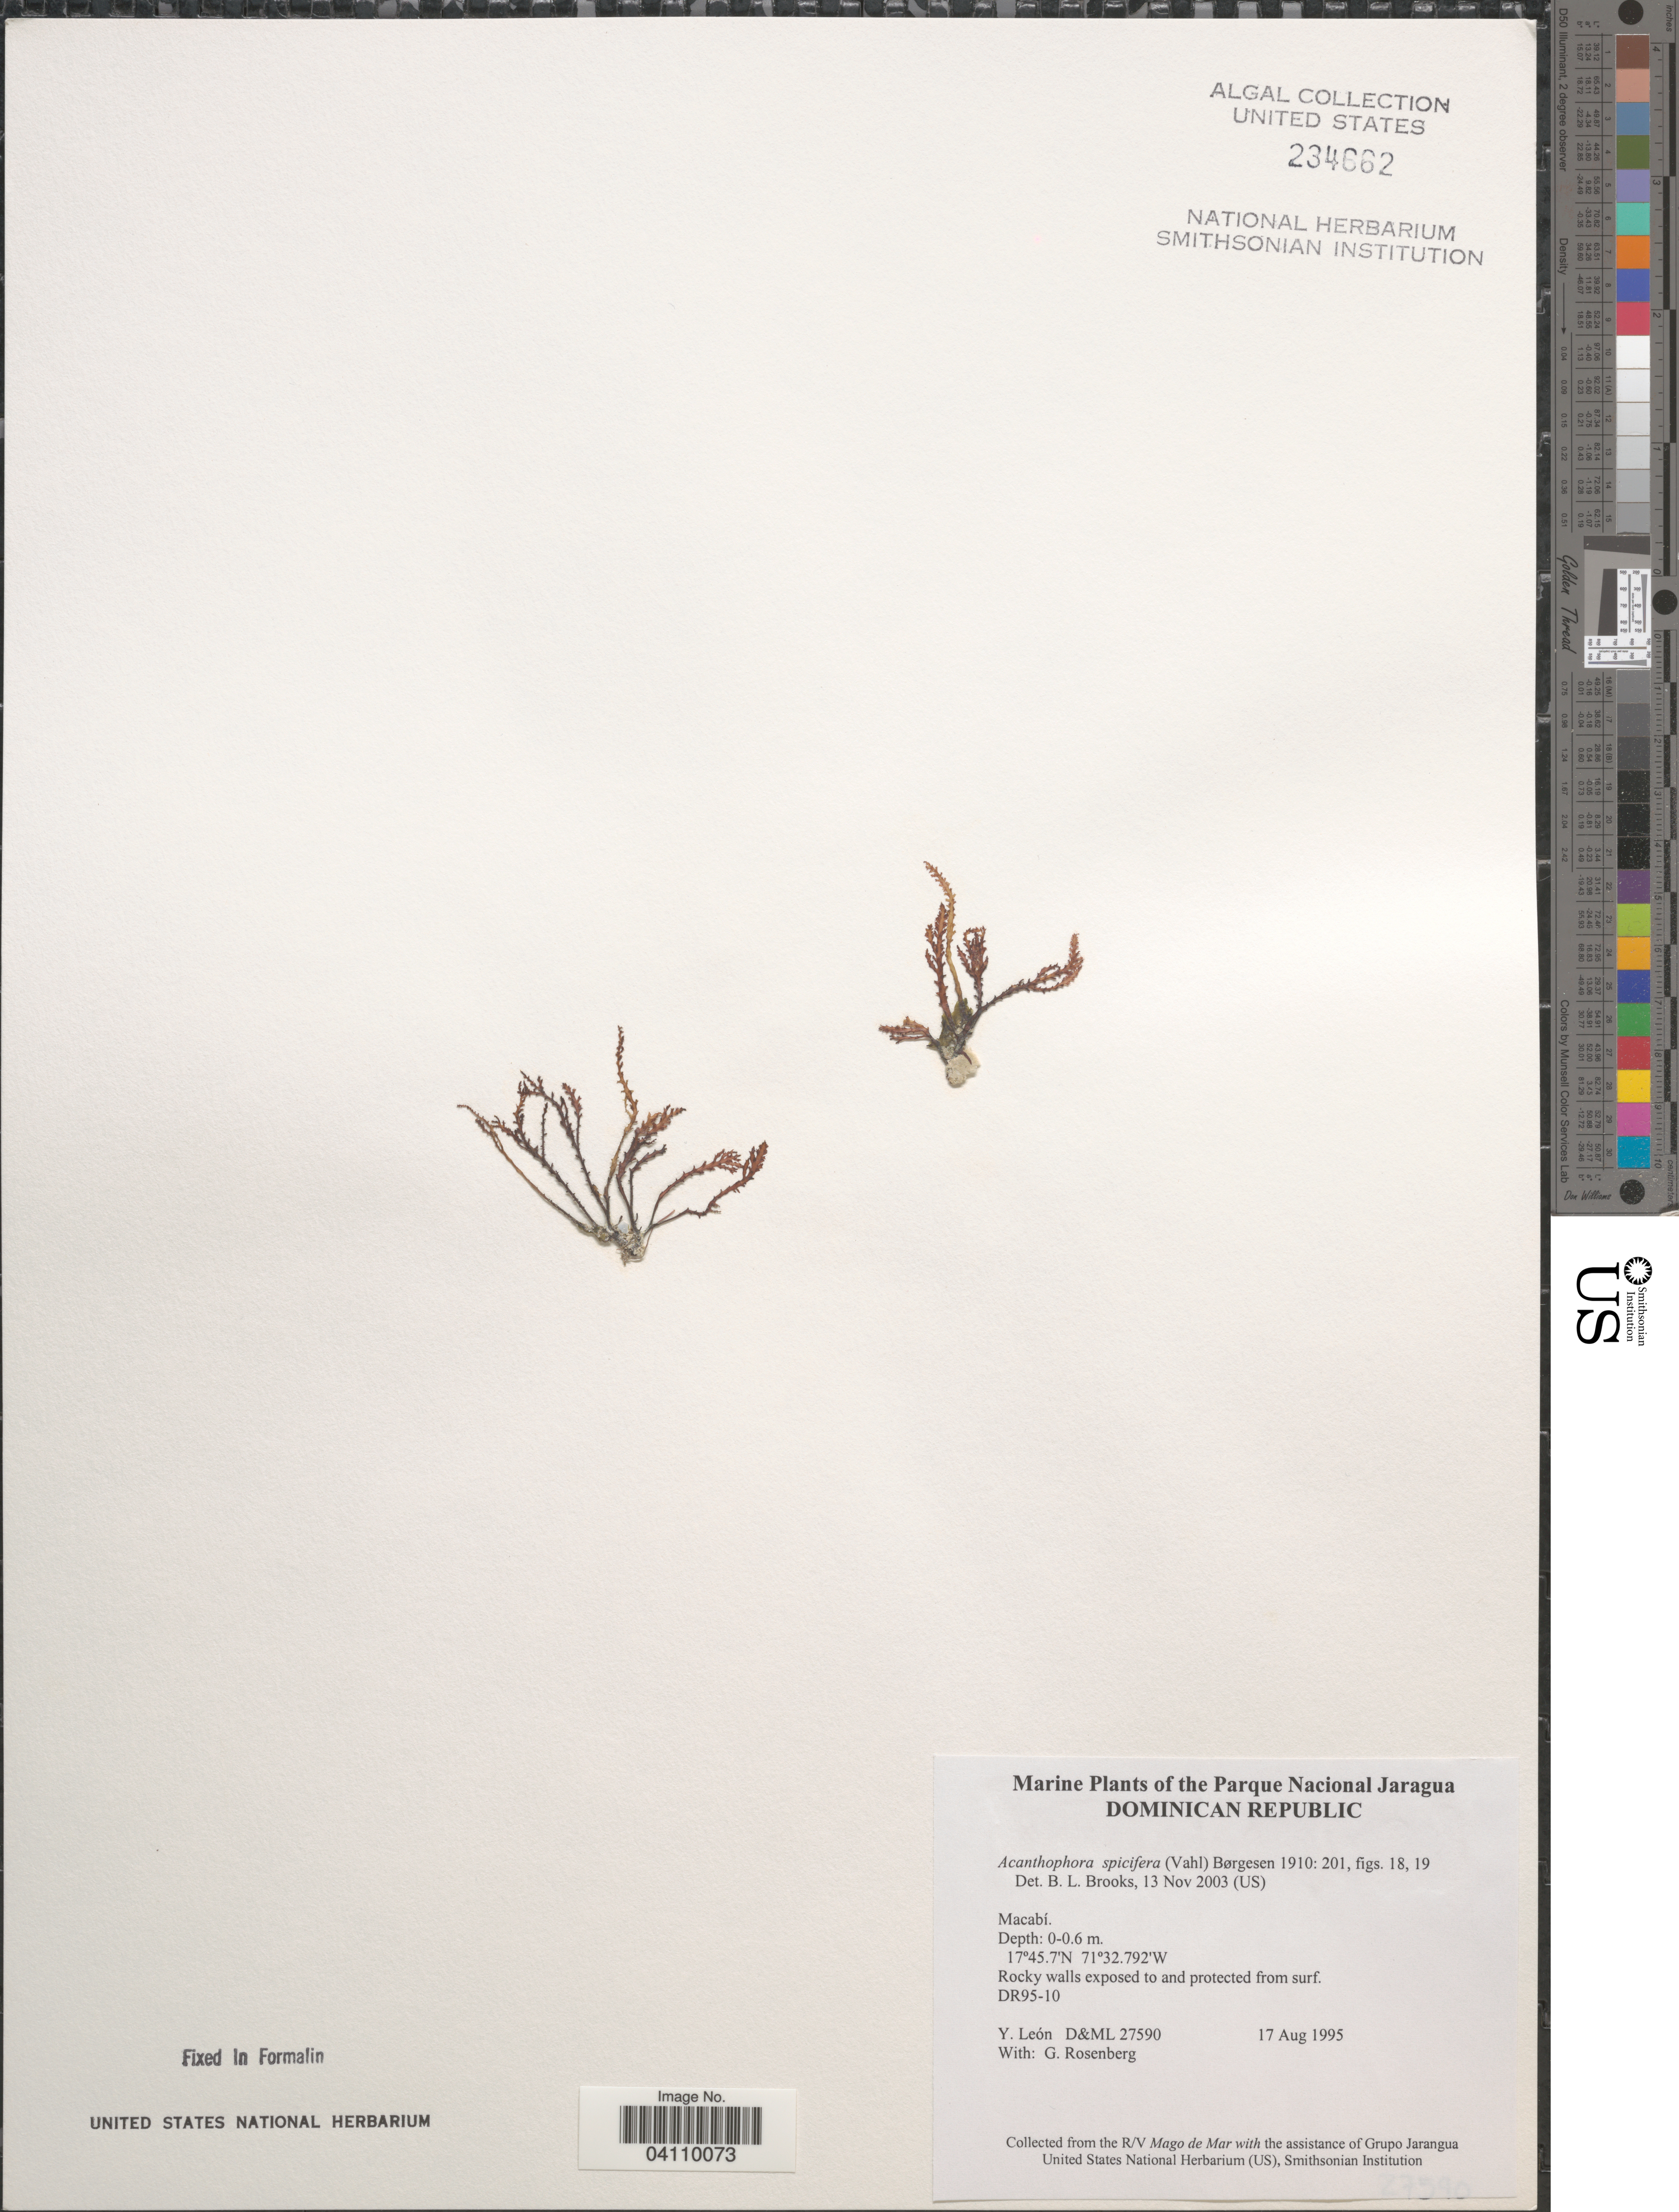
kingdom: Plantae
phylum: Rhodophyta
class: Florideophyceae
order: Ceramiales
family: Rhodomelaceae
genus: Acanthophora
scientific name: Acanthophora spicifera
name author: (Vahl) Børgesen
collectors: Y. León & G. Rosenberg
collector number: D&ML 27590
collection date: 1995-08-17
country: Dominican Republic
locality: The Parque Nacional Jaragua. Macabí. DR95-10.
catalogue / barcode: US 234662